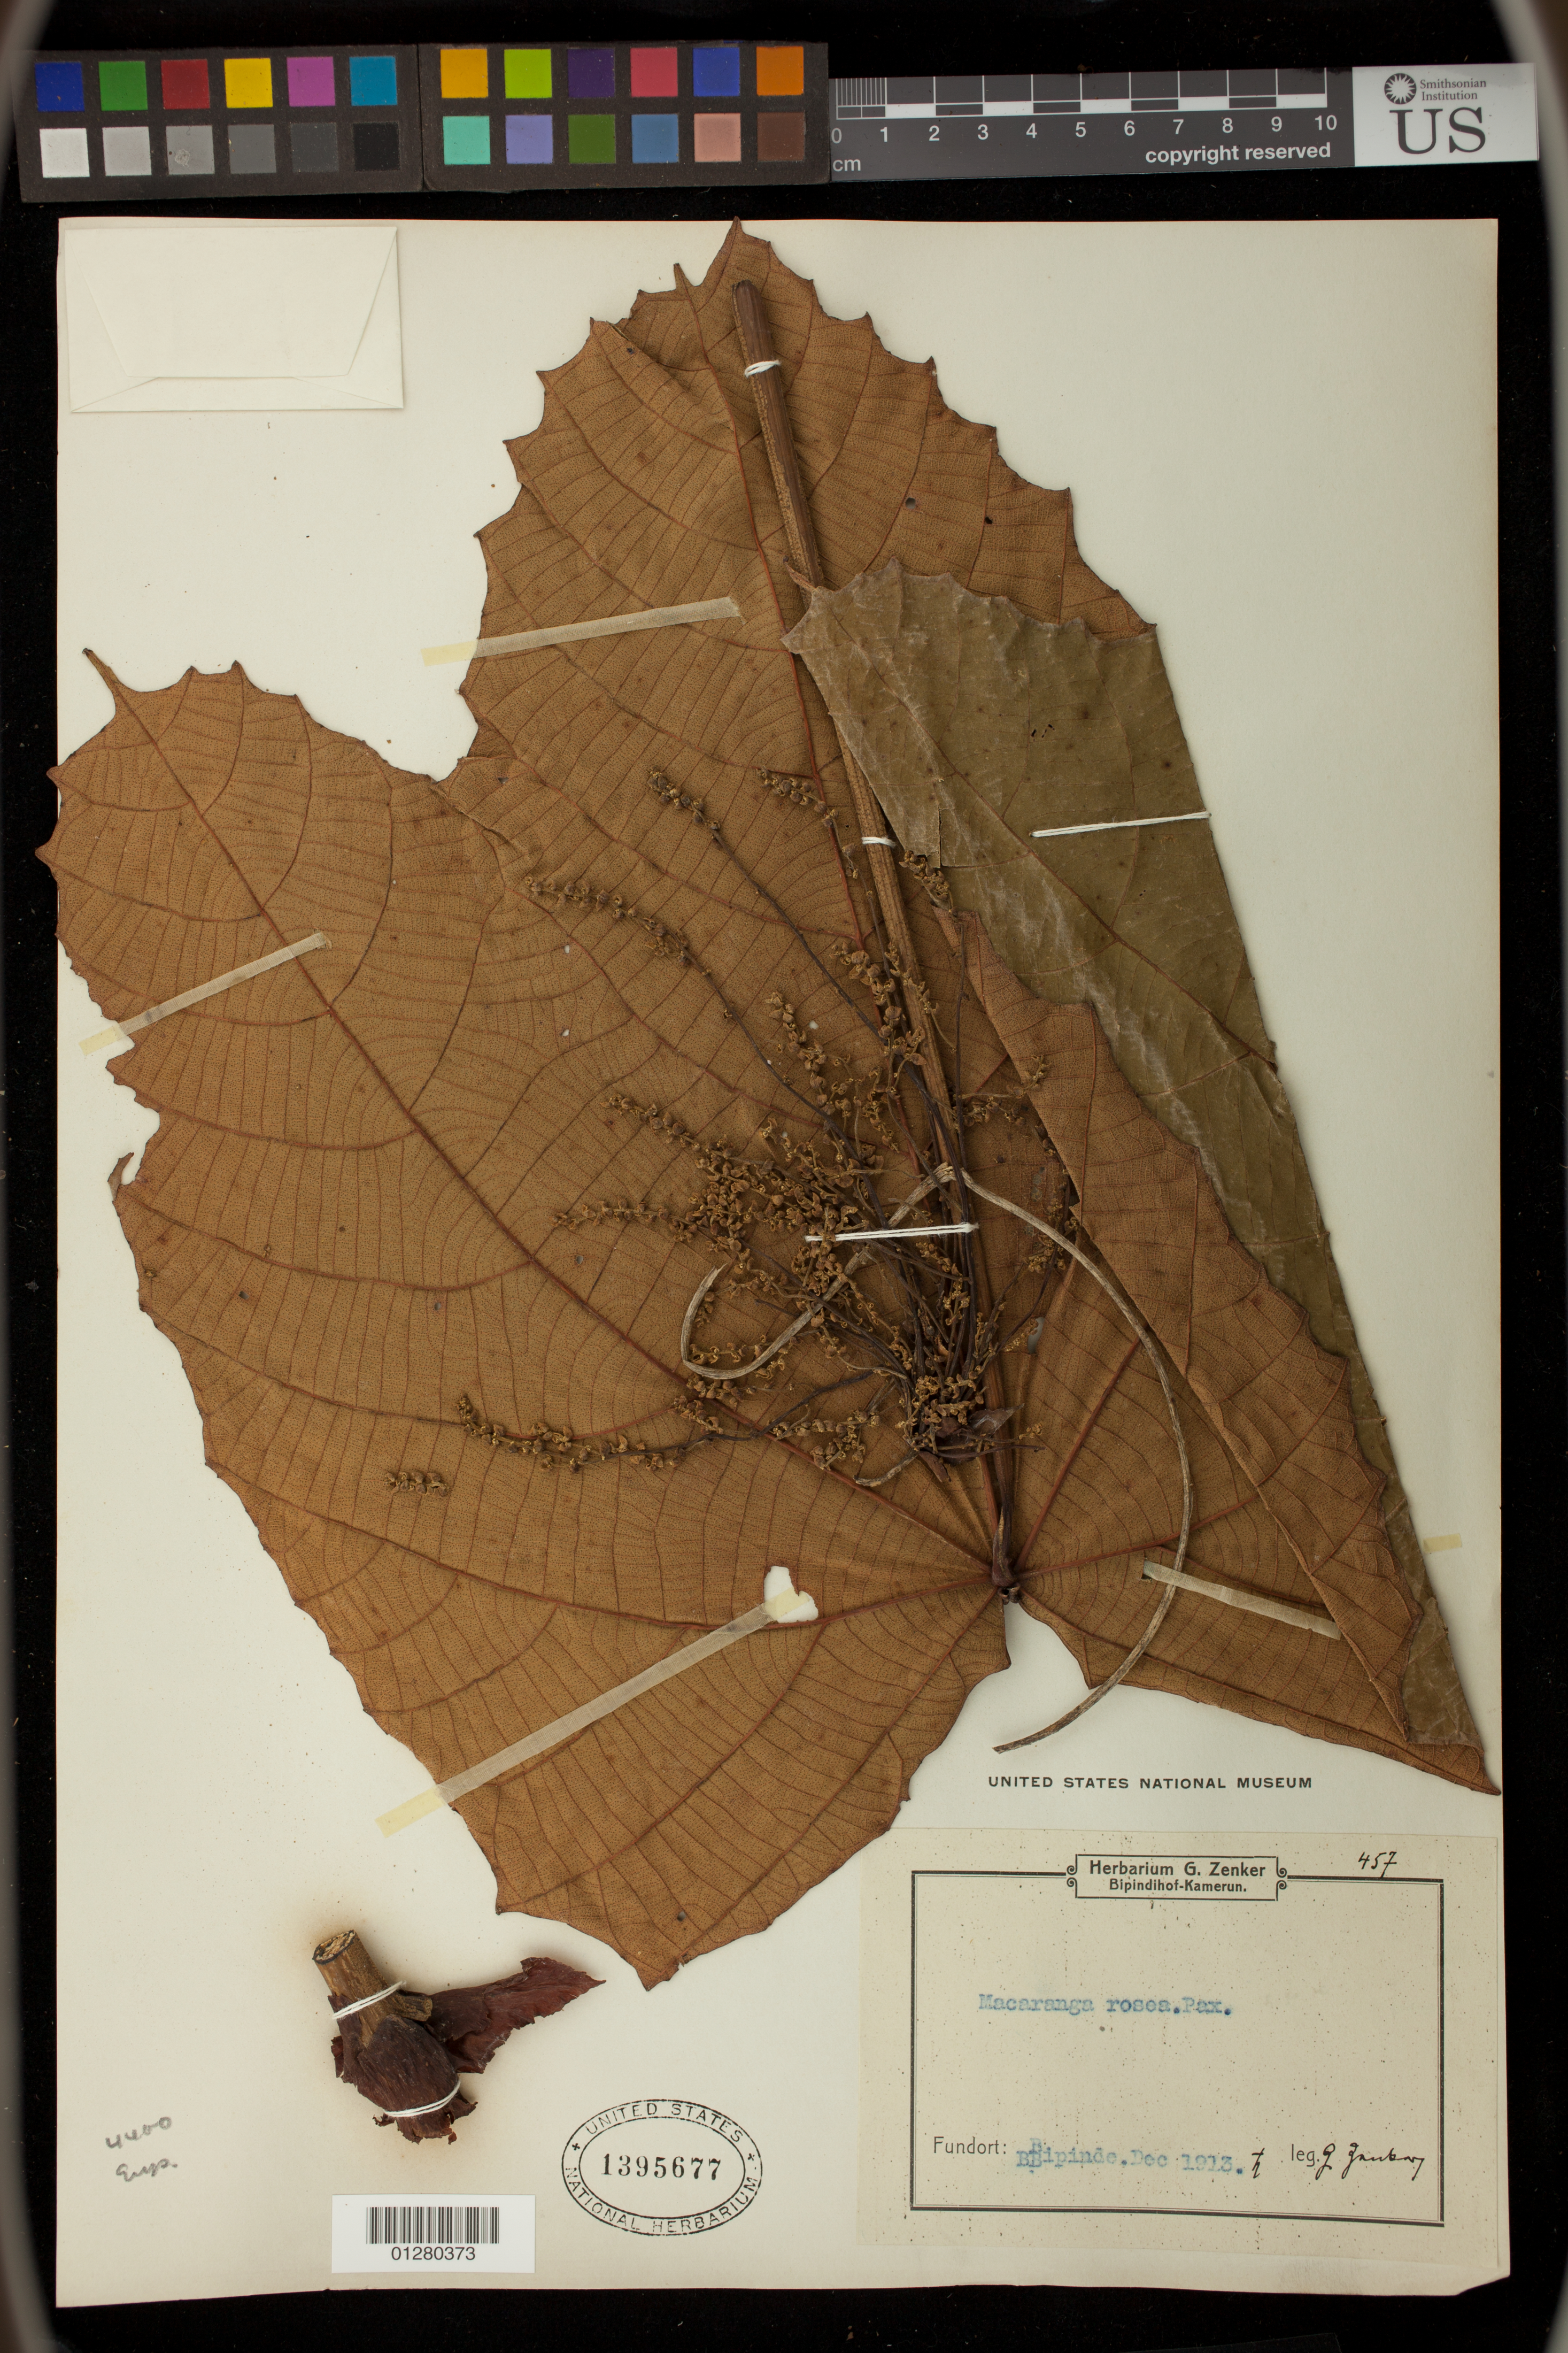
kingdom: Plantae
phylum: Tracheophyta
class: Magnoliopsida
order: Malpighiales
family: Euphorbiaceae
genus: Macaranga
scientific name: Macaranga rosea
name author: Pax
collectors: G. A. Zenker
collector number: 457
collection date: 1913-12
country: Cameroon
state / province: Sud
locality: Bipinde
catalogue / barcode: US 1395677